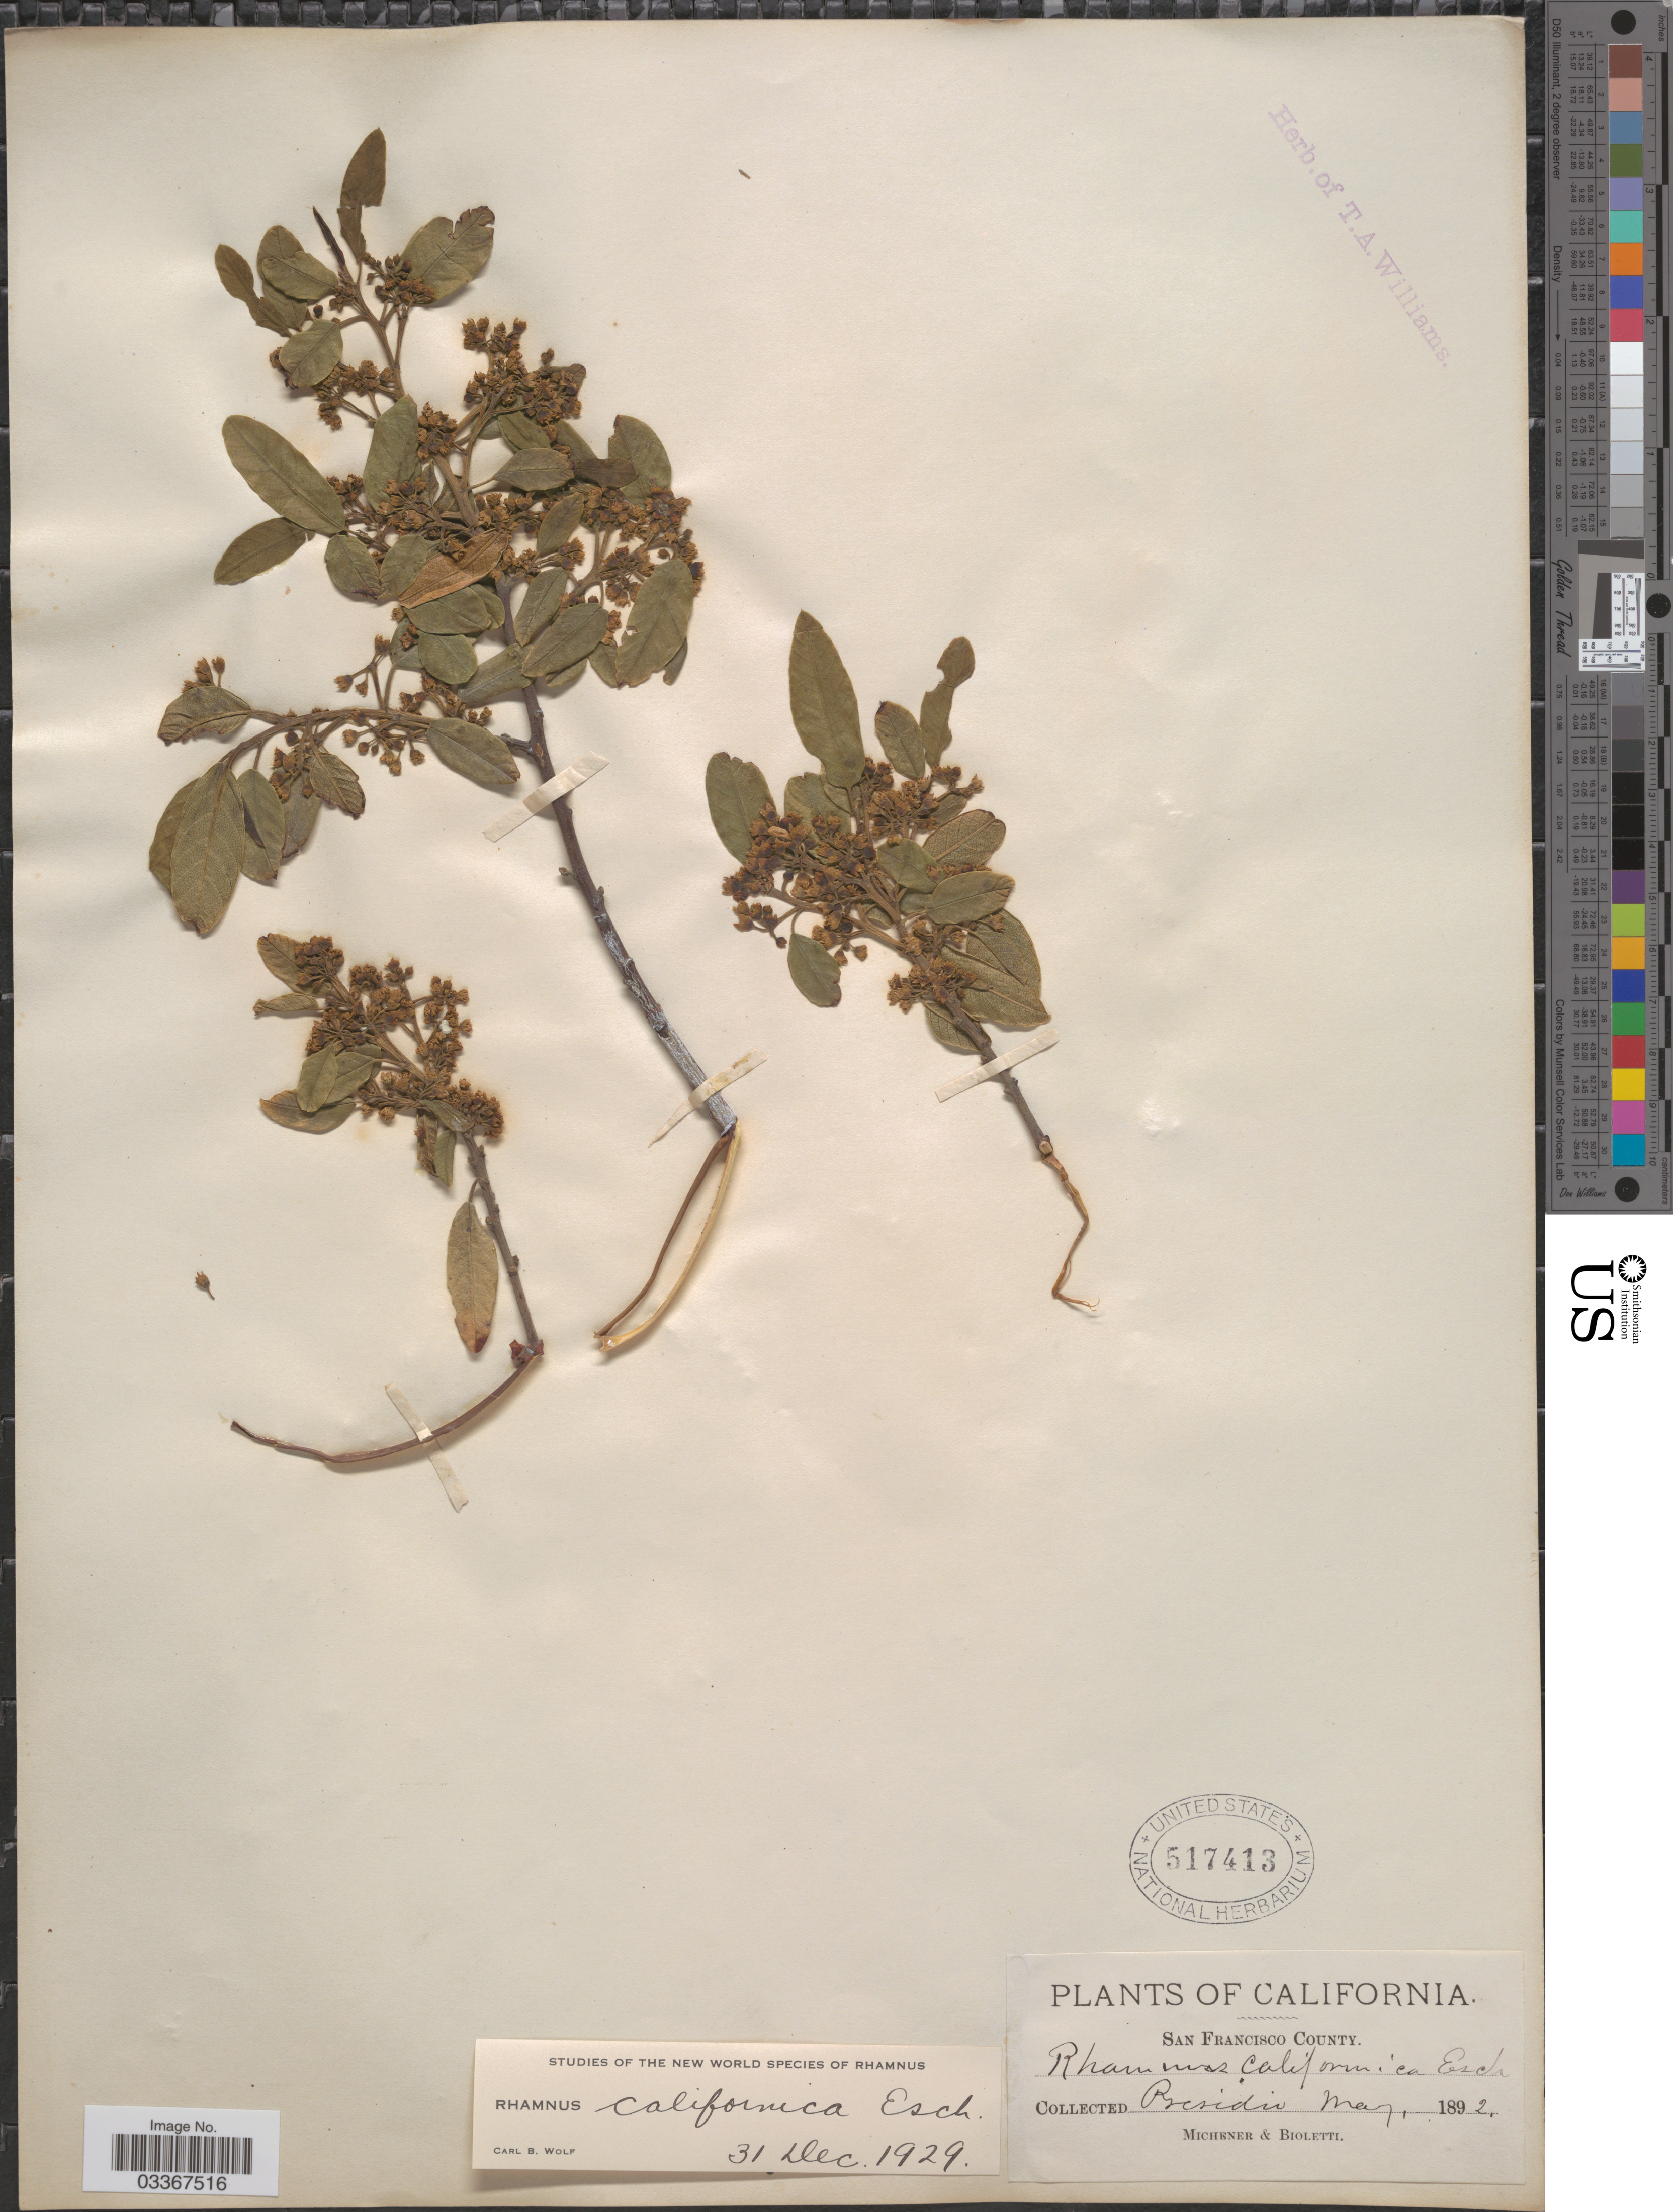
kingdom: Plantae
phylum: Tracheophyta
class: Magnoliopsida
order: Rosales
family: Rhamnaceae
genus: Frangula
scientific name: Frangula californica subsp. californica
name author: (Eschsch.) A. Gray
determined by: Strong, Mark T., (BOT), Smithsonian Institution - National Museum of Natural History (UNITED STATES)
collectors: -. Michener & -- Bioletti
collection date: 1892-05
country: United States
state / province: California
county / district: San Francisco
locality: San Francisco County, Presidio.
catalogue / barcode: US 517413